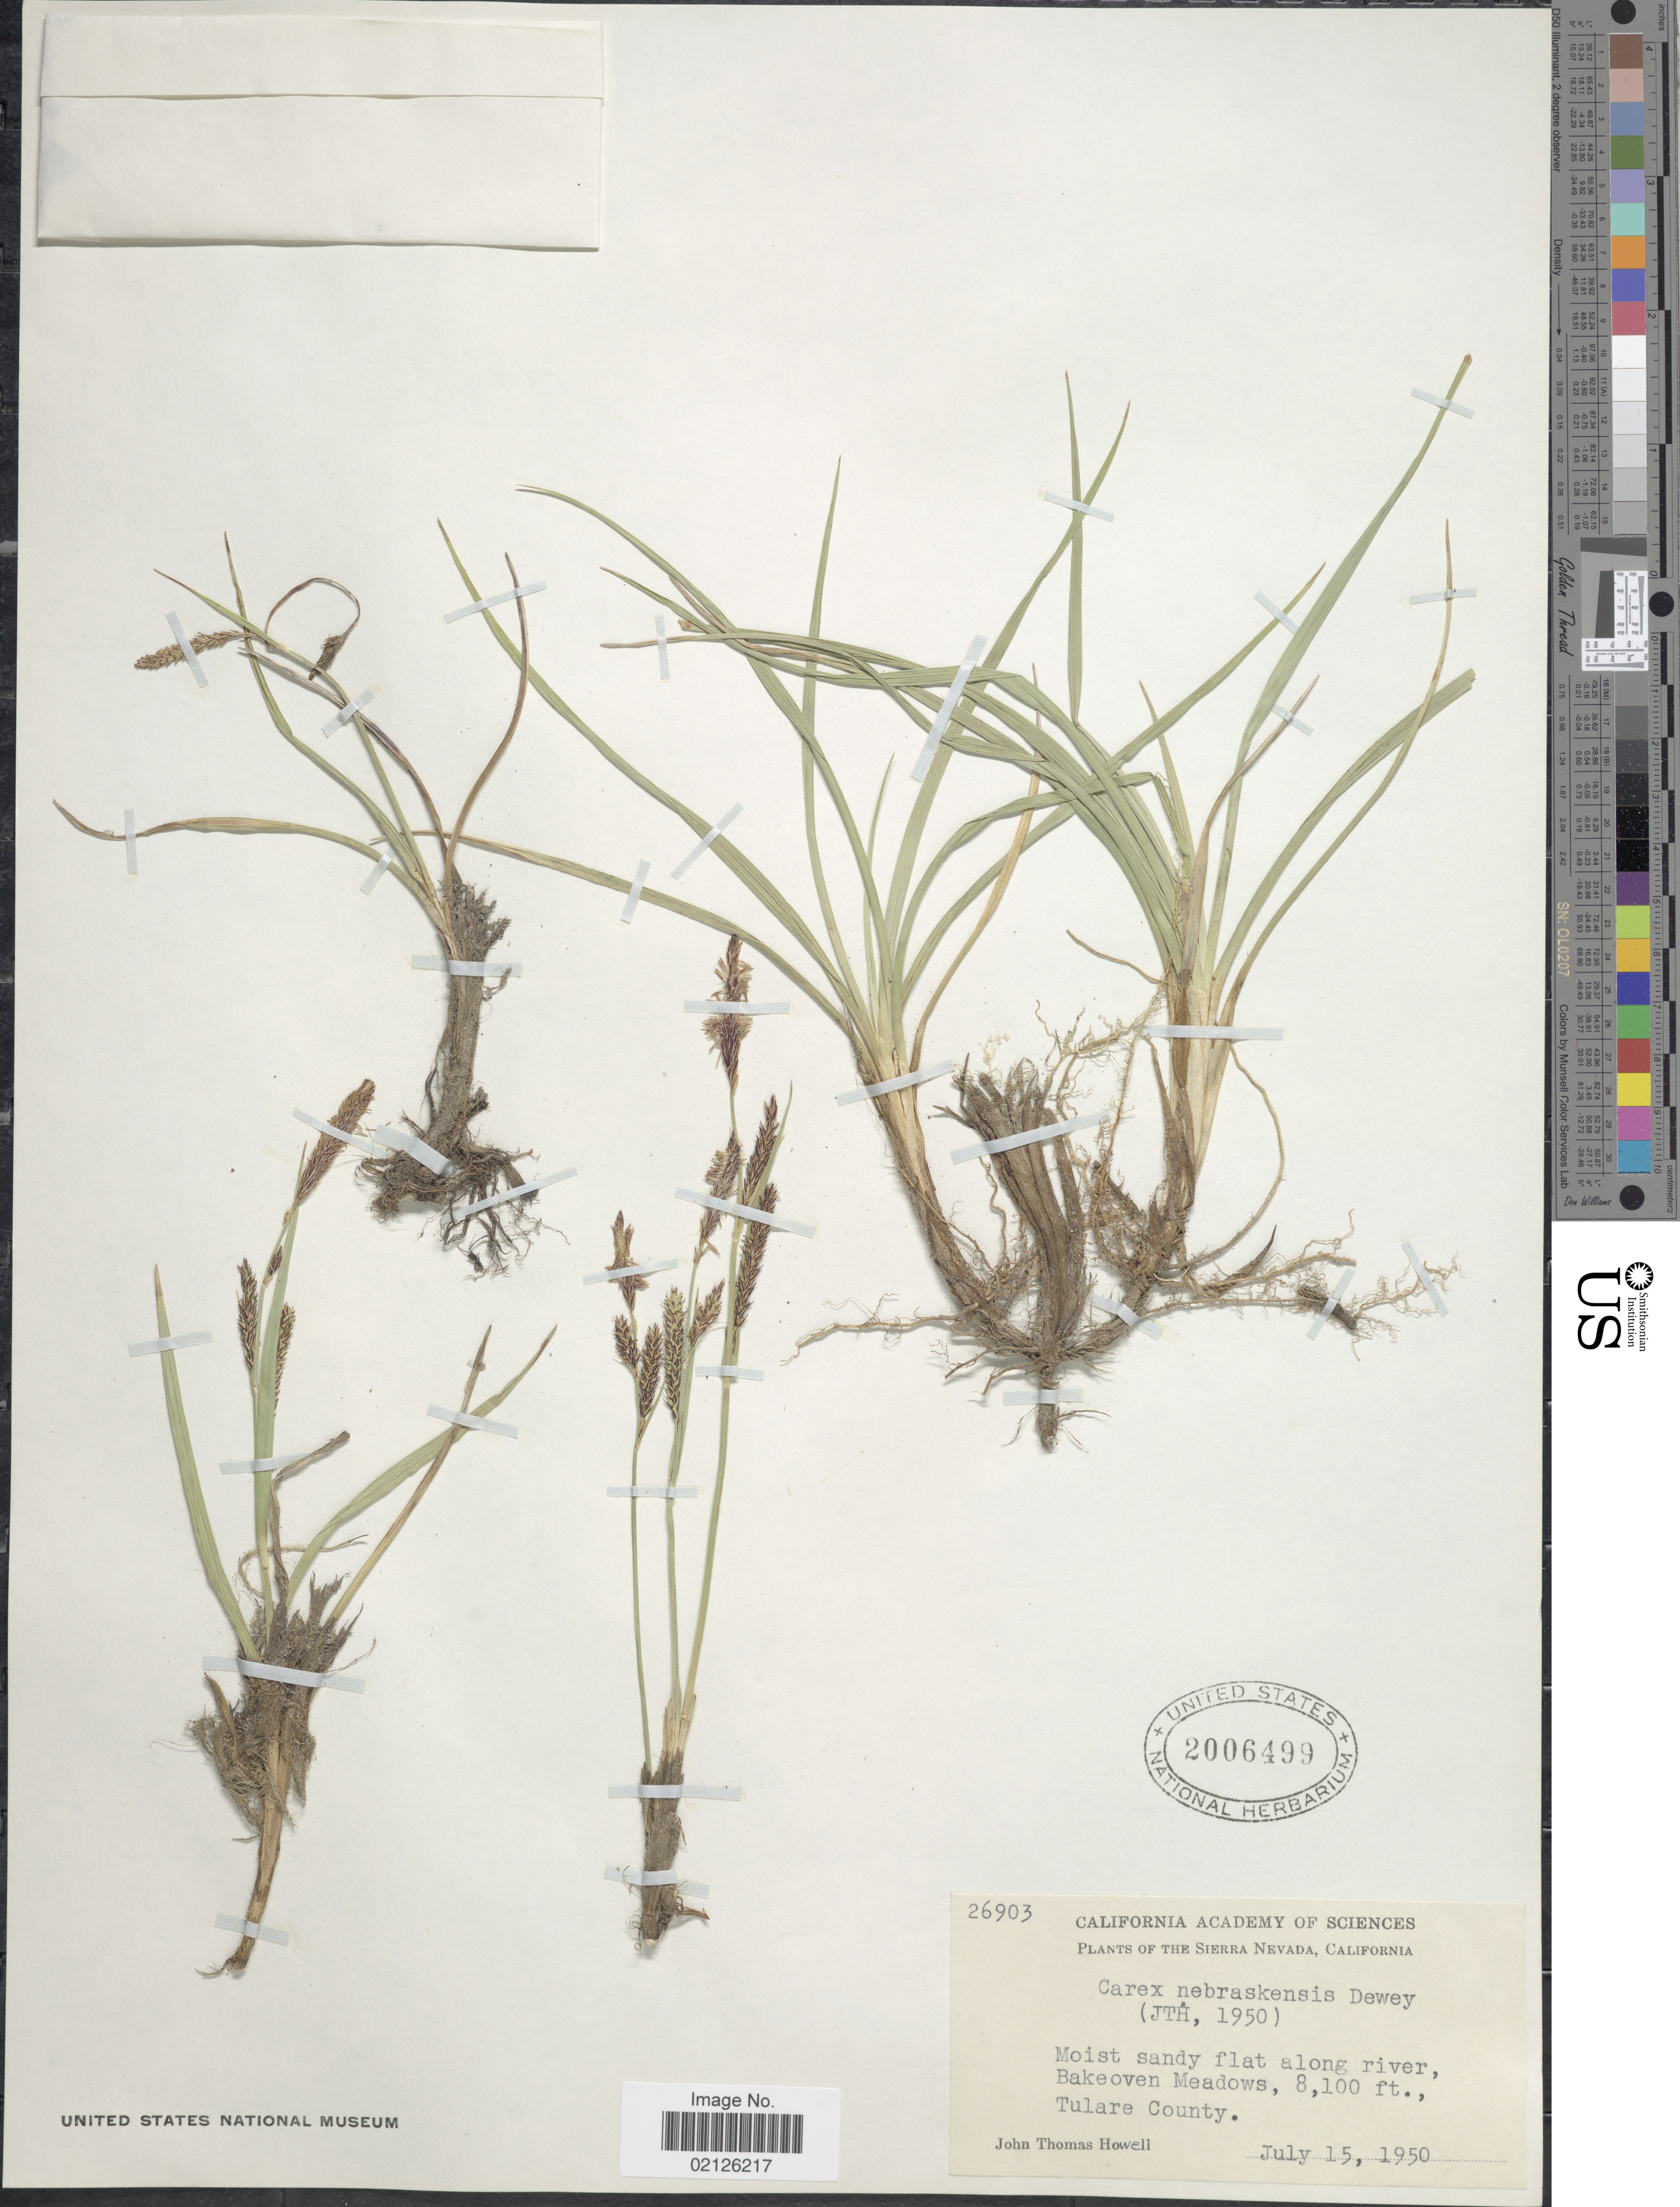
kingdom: Plantae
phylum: Tracheophyta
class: Liliopsida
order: Poales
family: Cyperaceae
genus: Carex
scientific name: Carex nebrascensis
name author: Dewey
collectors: J. T. Howell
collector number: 26903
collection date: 1950-07-15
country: United States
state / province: California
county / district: Tulare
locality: The Sierra Nevada, Bakeoven Meadows, Tulare County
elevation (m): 2469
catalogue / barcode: US 2006499